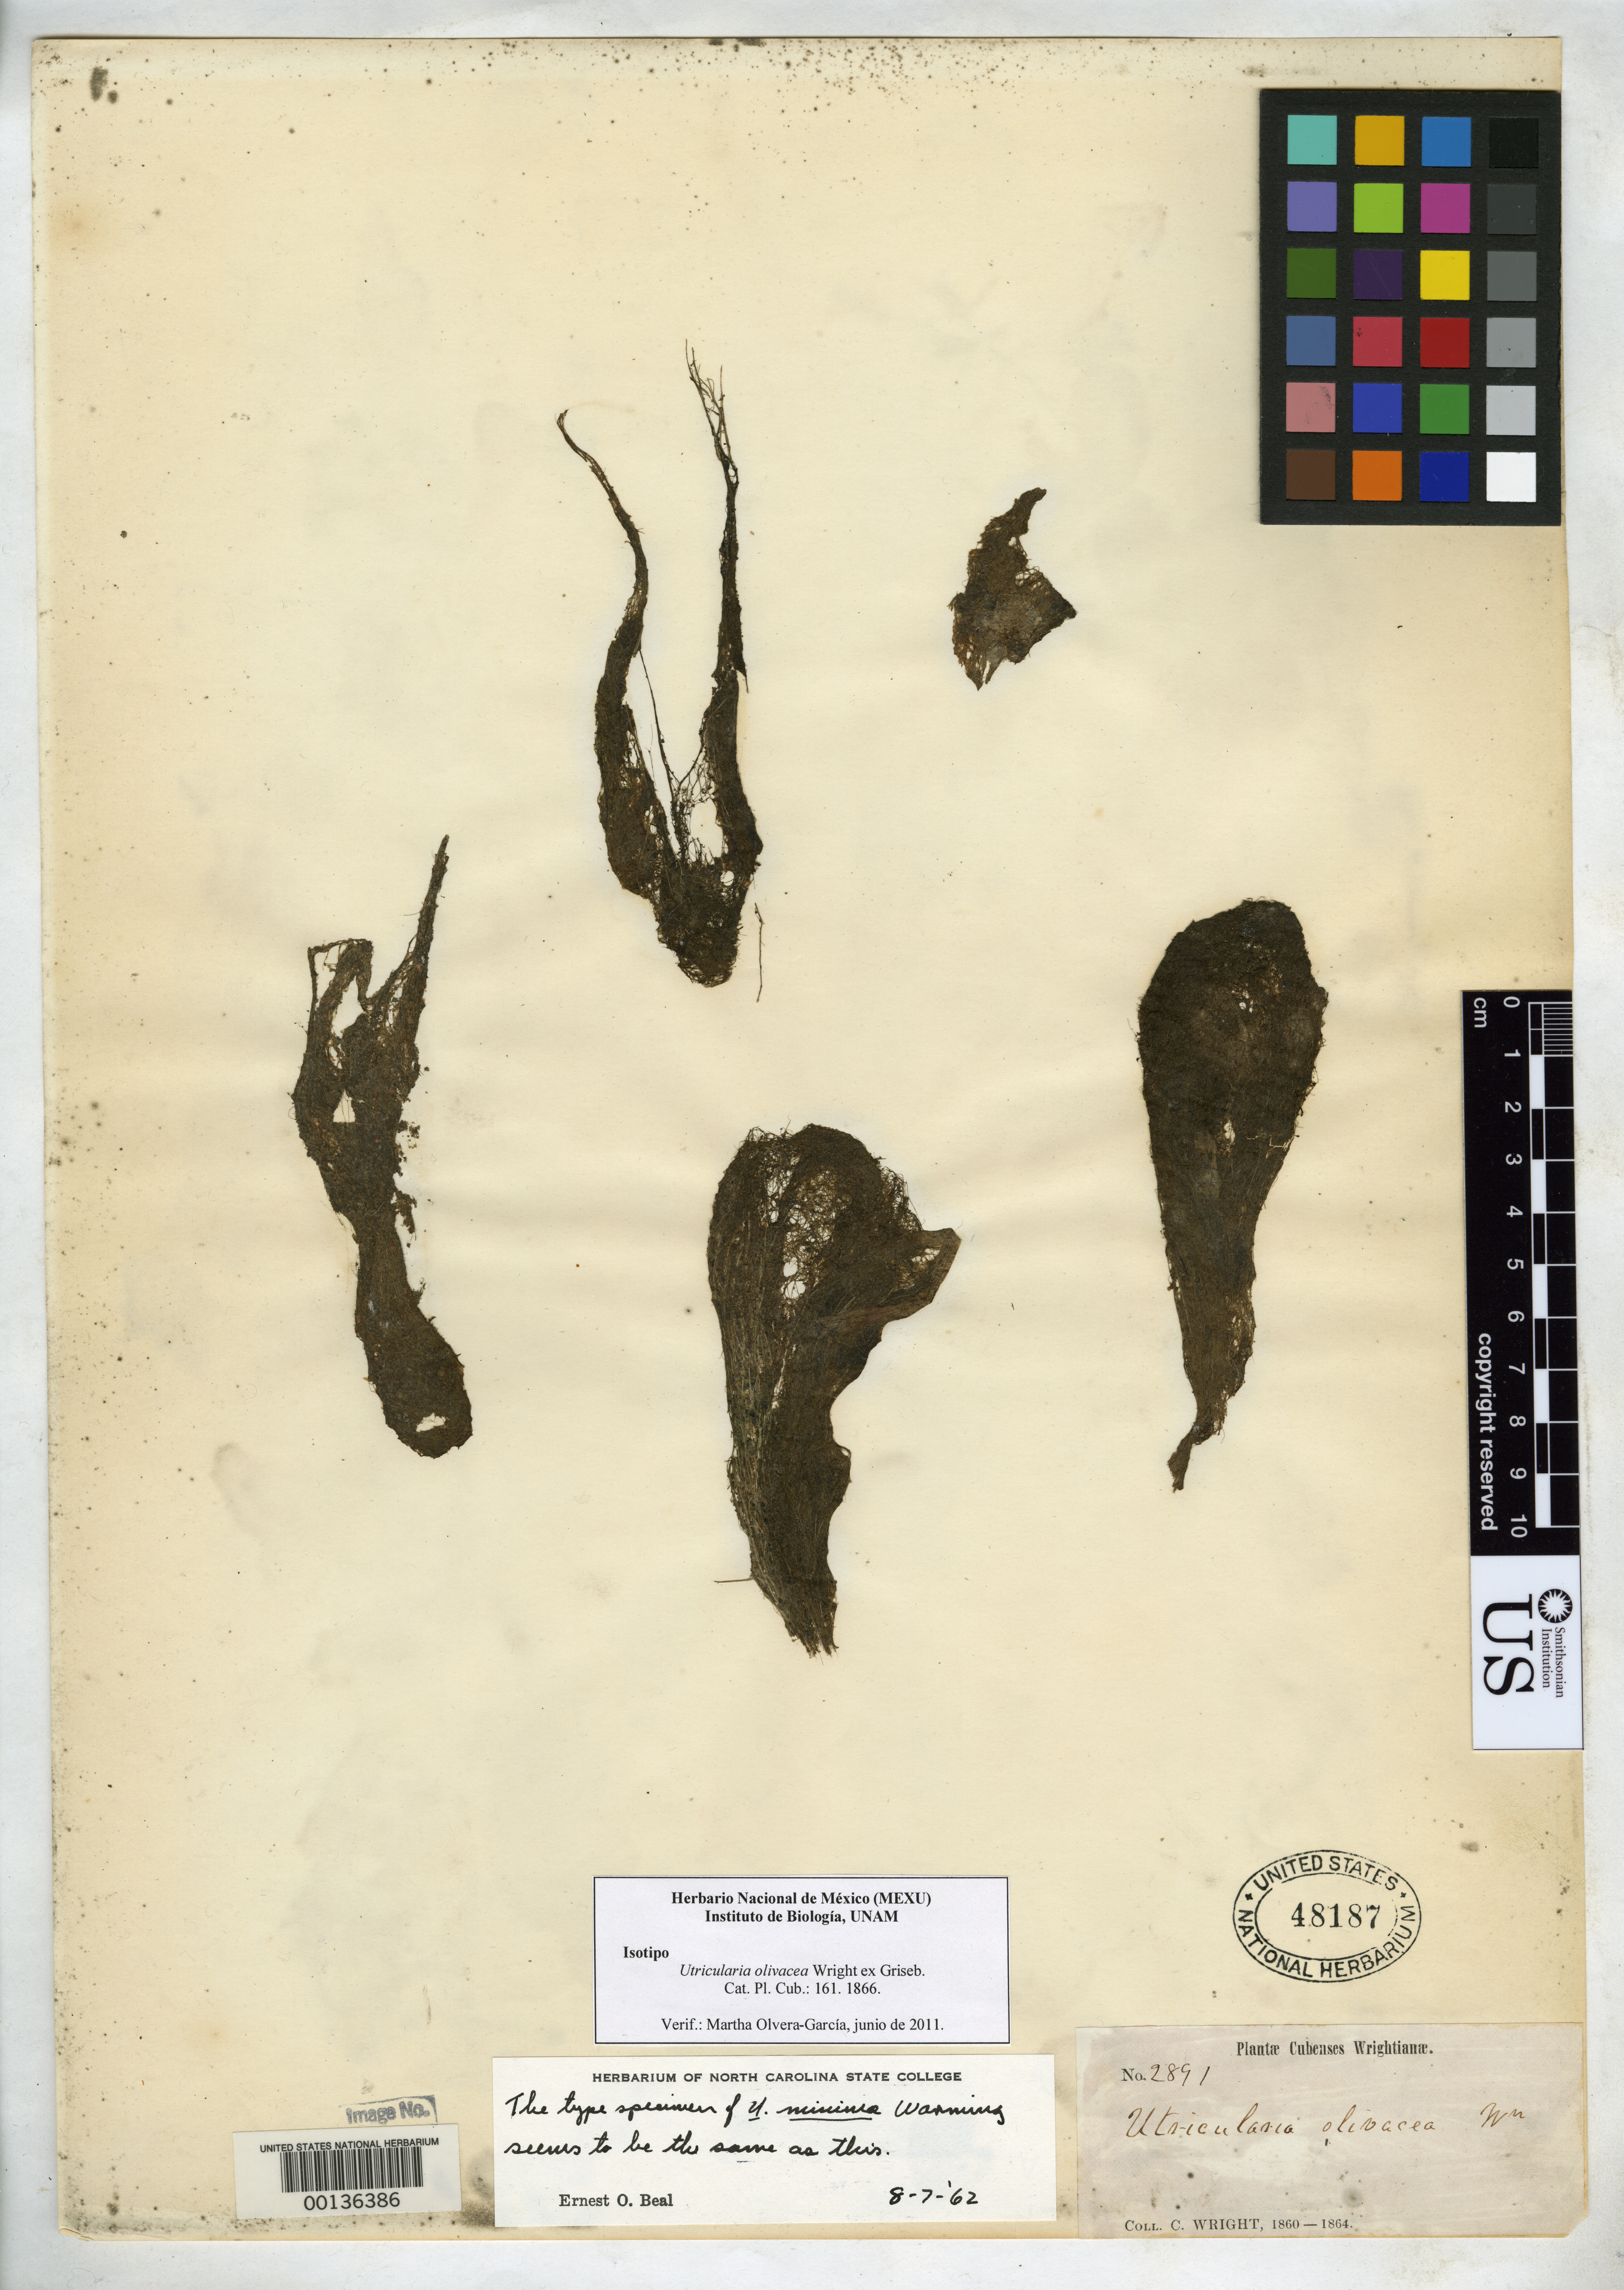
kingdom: Plantae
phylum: Tracheophyta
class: Magnoliopsida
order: Lamiales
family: Lentibulariaceae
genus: Utricularia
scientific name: Utricularia olivacea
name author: C. Wright ex Griseb.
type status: Isotype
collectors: C. Wright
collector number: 2891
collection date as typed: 1860 to -- --- 1864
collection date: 1860/1864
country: Cuba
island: Greater Antilles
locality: Near Ramoncito.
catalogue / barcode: US 48187